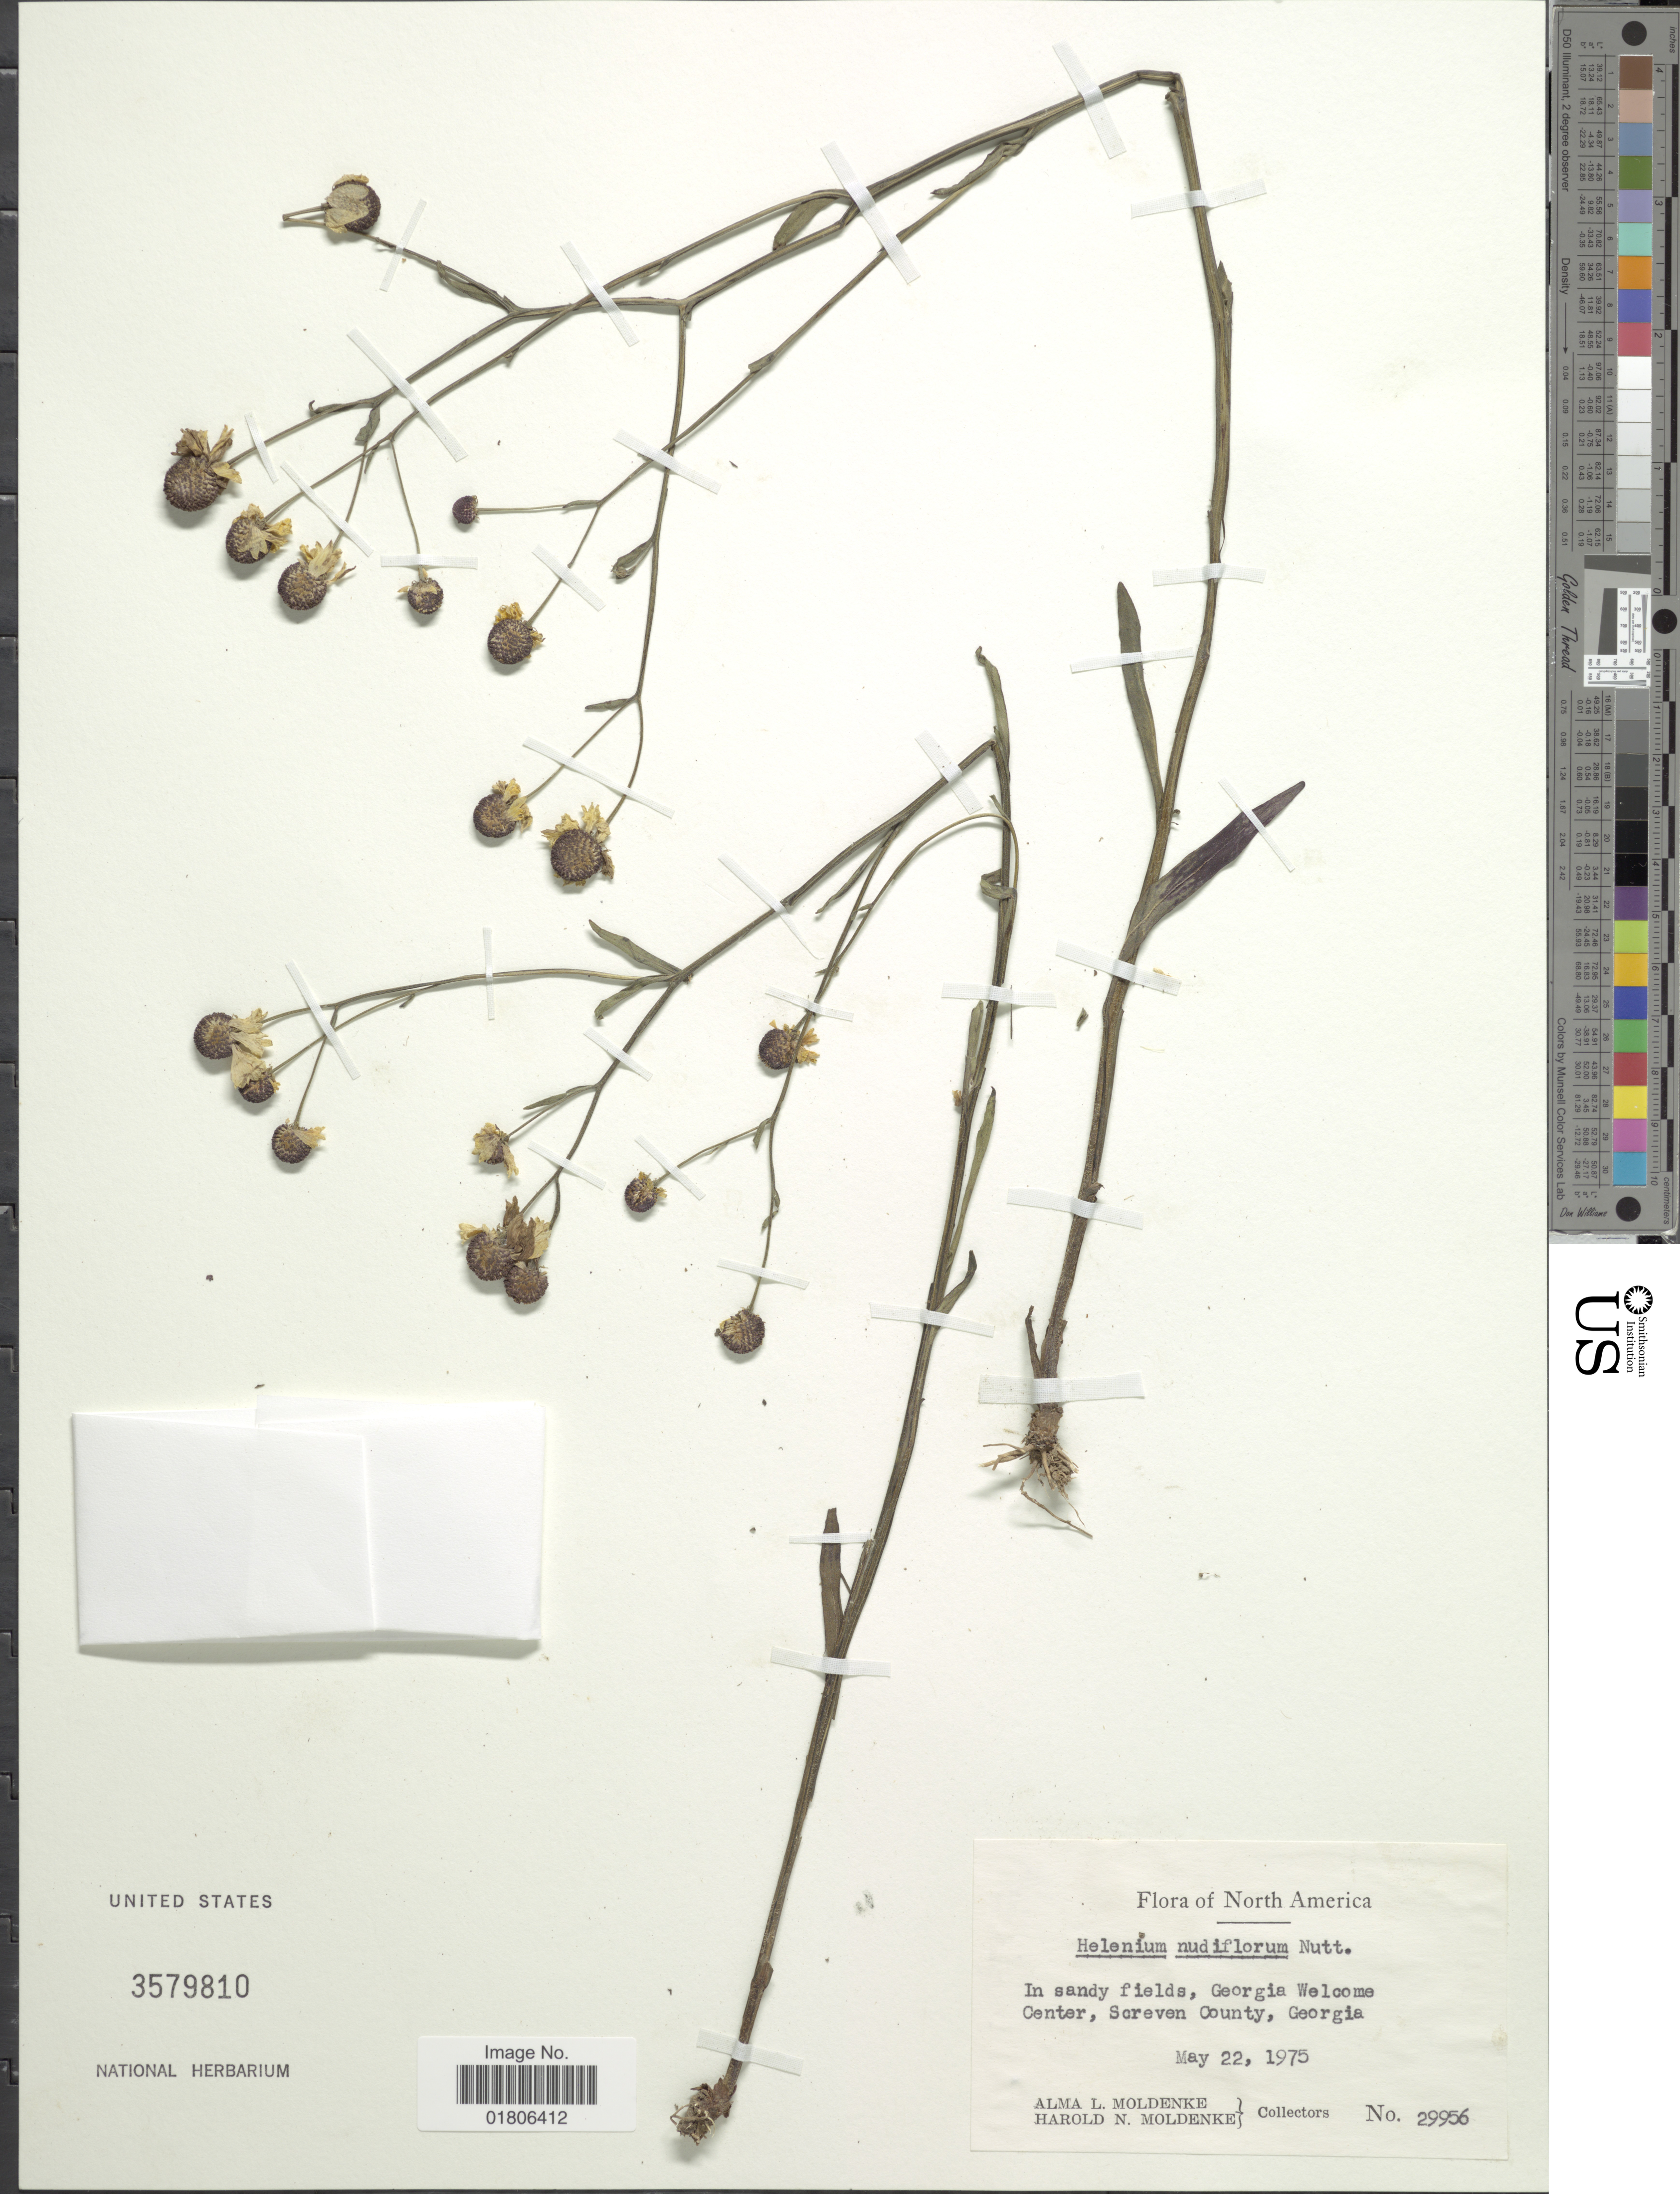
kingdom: Plantae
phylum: Tracheophyta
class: Magnoliopsida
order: Asterales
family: Asteraceae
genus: Helenium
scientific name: Helenium nudiflorum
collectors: A. L. Moldenke & H. N. Moldenke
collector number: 29956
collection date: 1975-05-22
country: United States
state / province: Georgia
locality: In sandy fields, Georgia Welcome Center, Screven County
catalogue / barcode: US 3579810